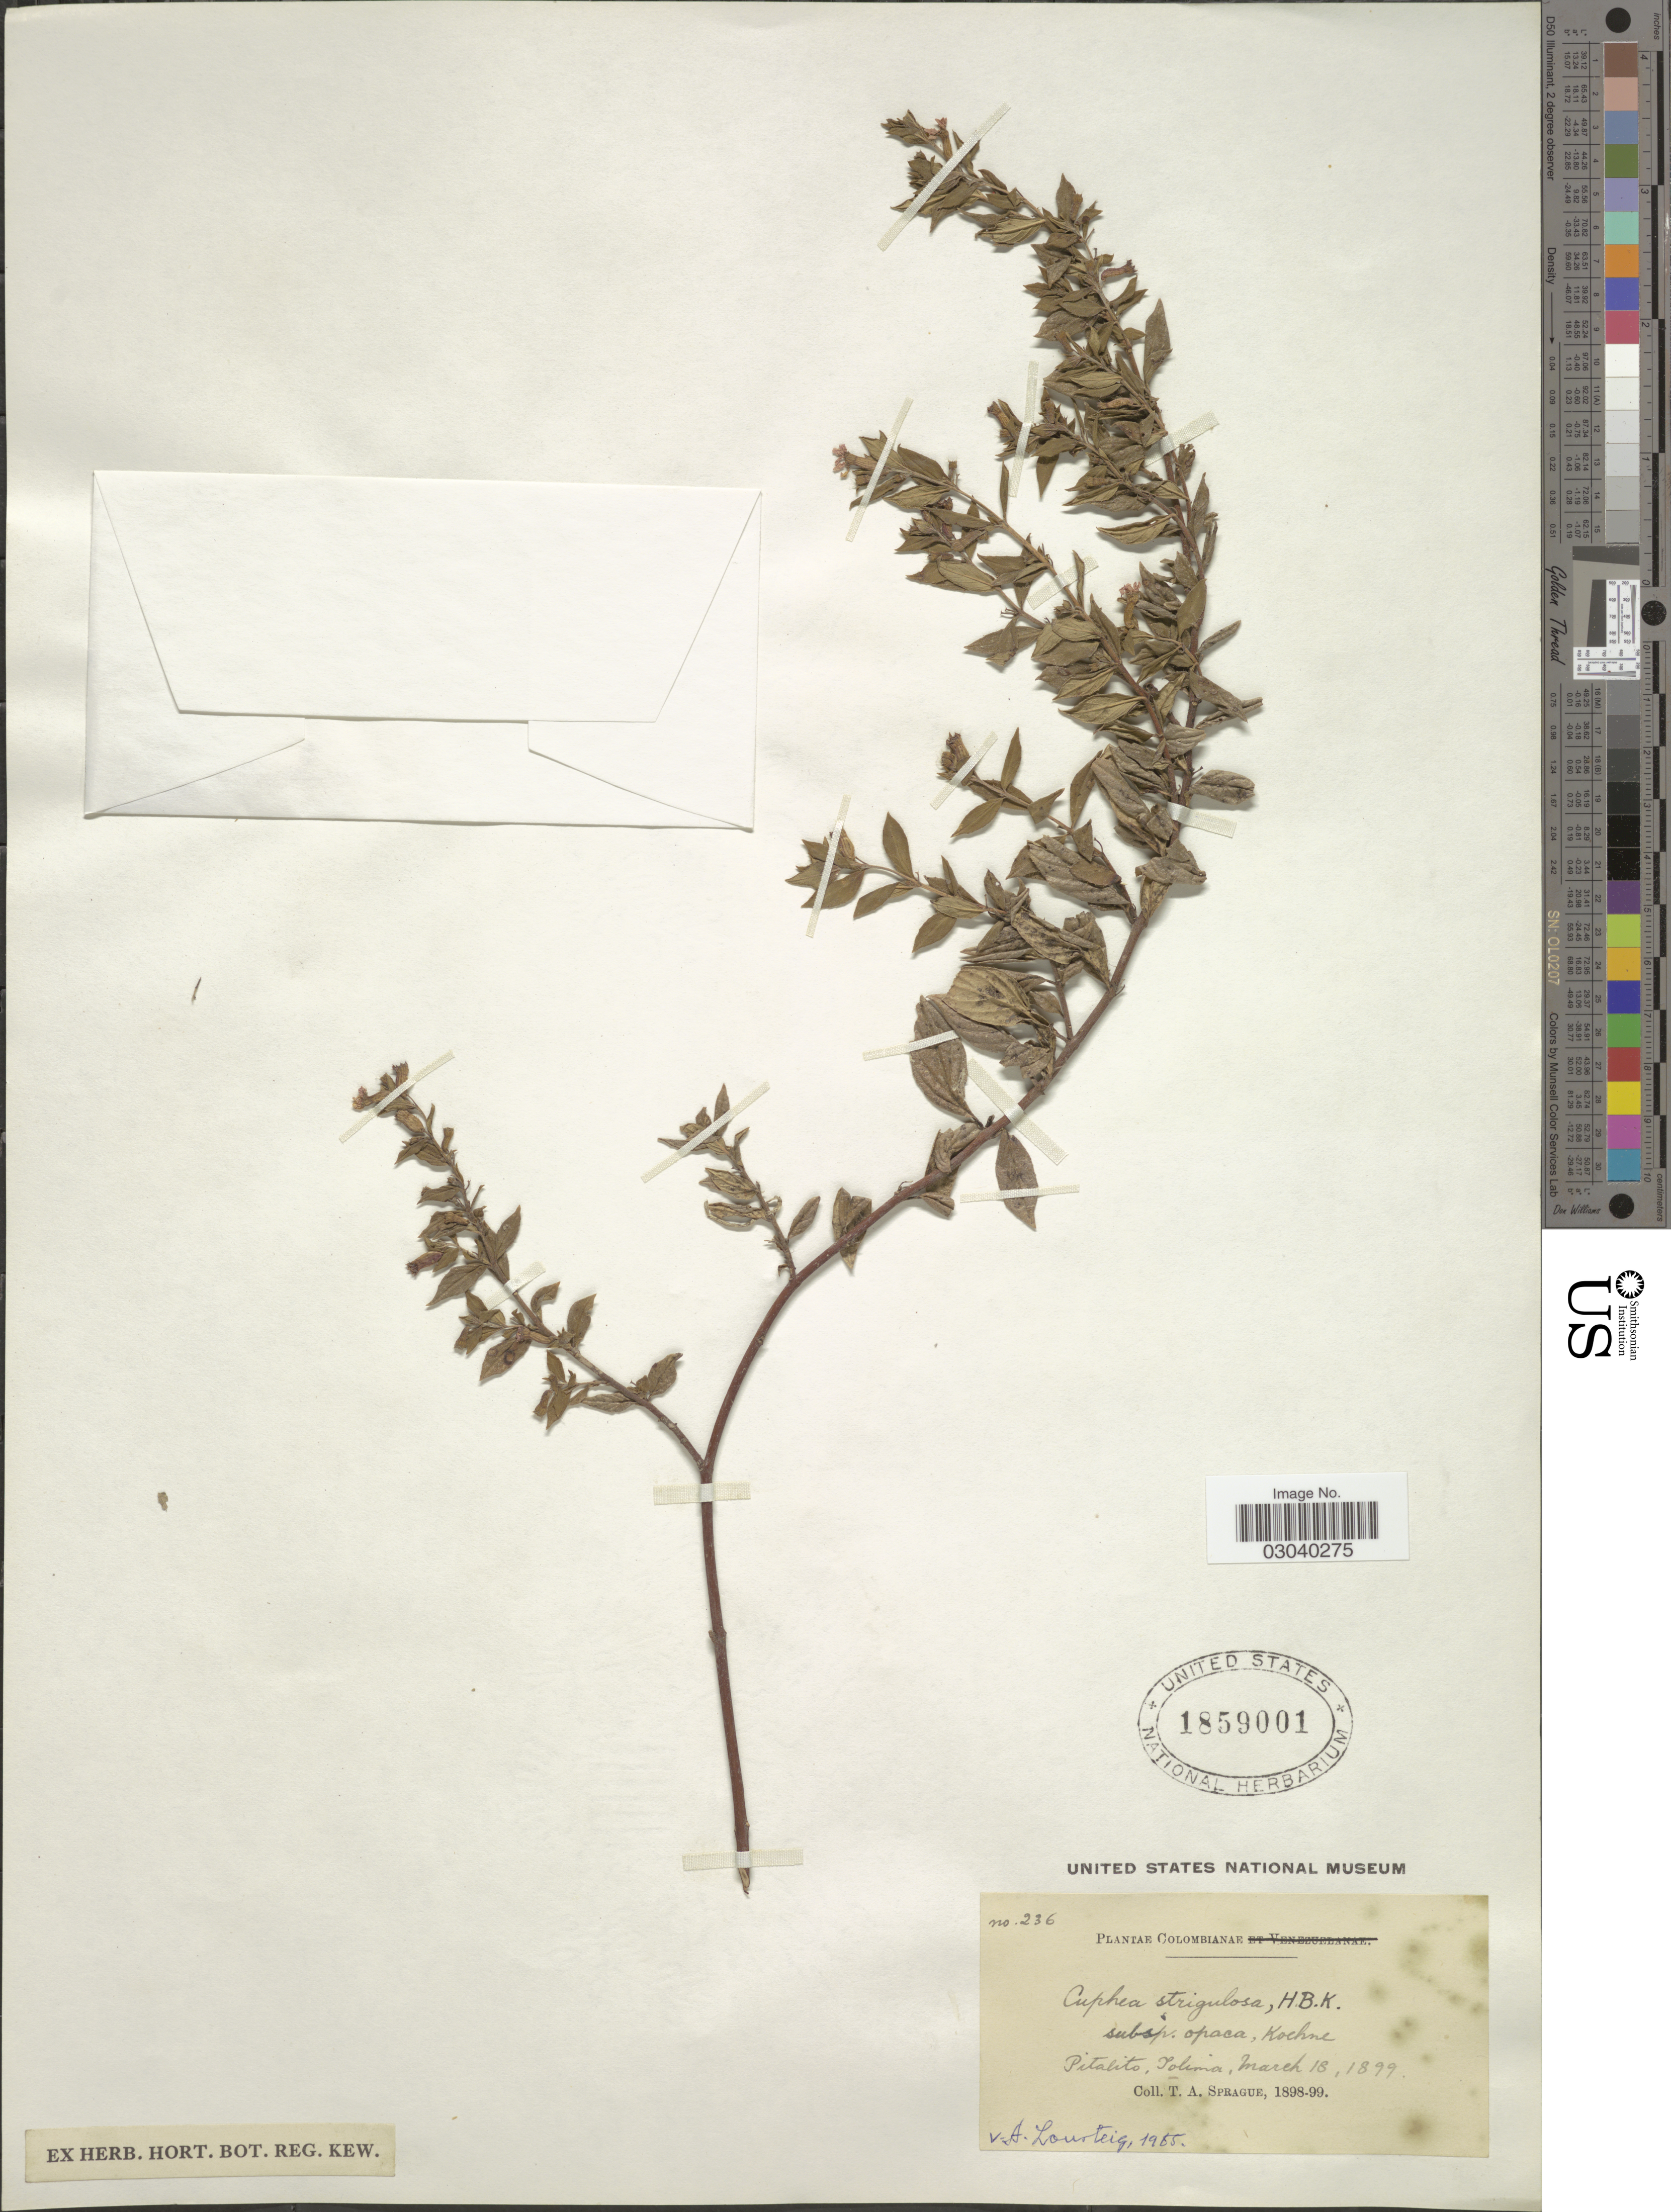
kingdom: Plantae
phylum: Tracheophyta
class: Magnoliopsida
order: Myrtales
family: Lythraceae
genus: Cuphea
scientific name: Cuphea strigulosa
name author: Kunth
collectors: T. A. Sprague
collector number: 236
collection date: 1899-03-18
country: Colombia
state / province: Tolima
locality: Pitalito.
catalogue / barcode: US 1859001